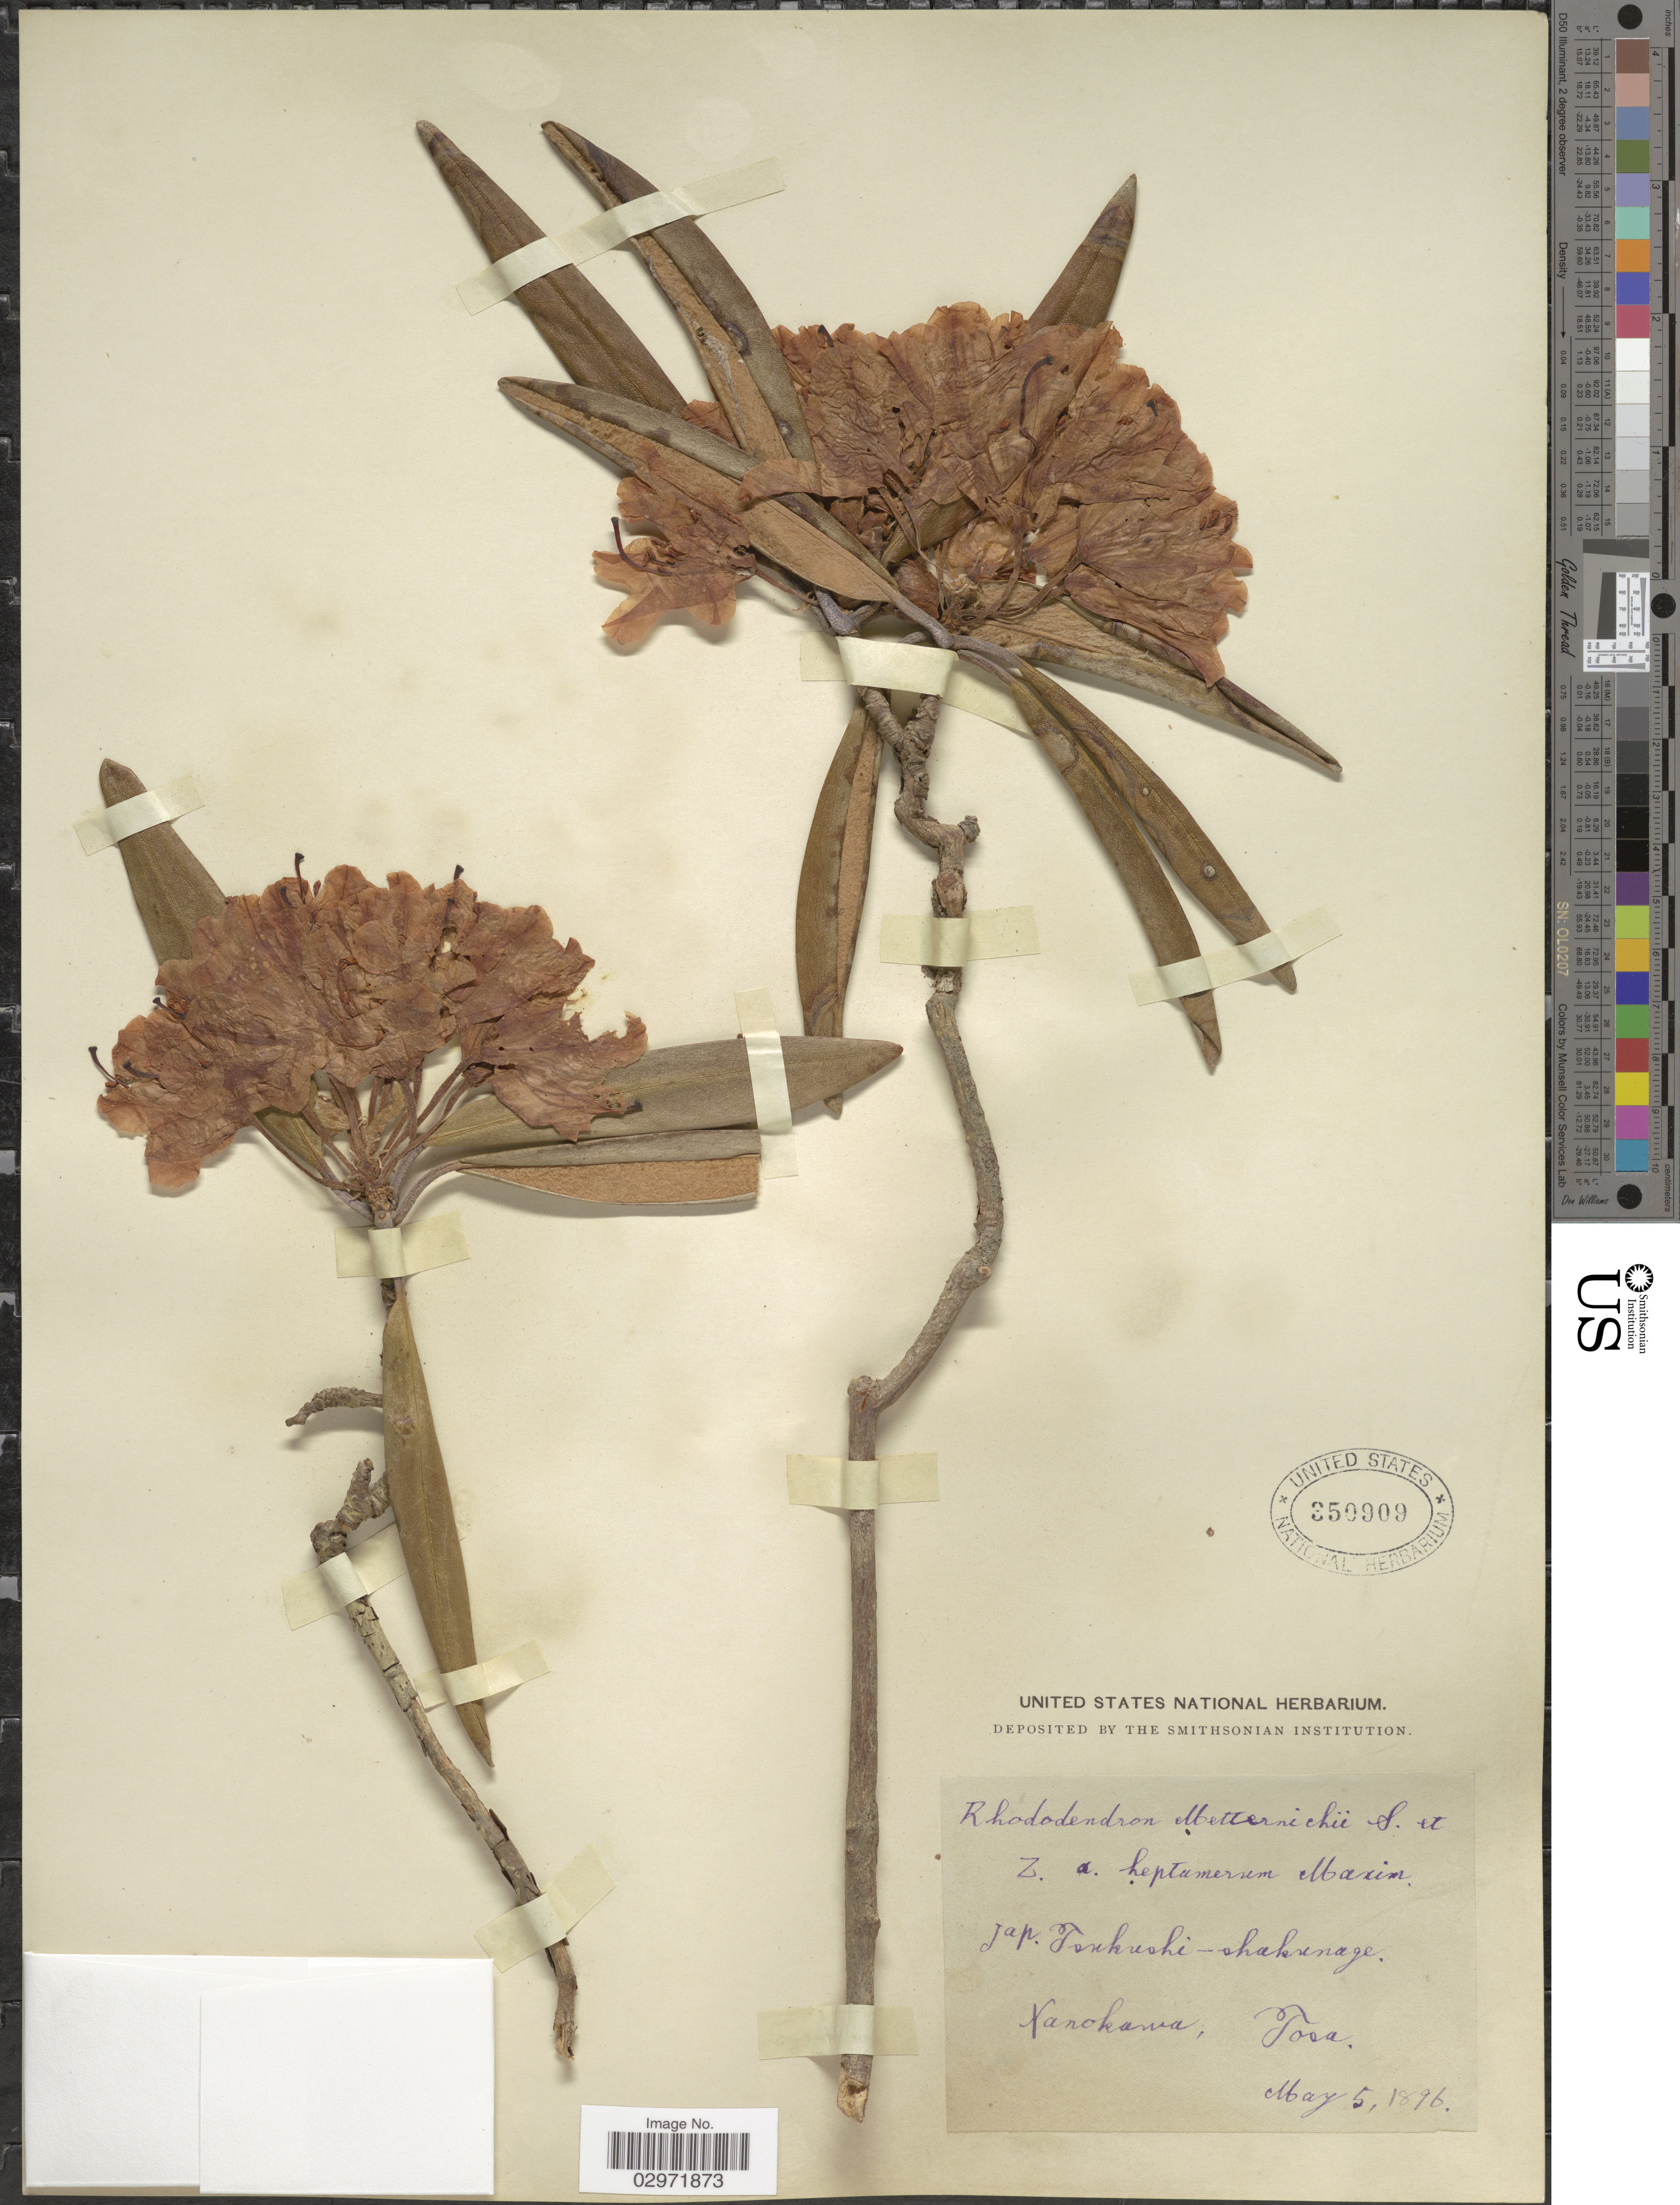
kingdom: Plantae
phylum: Tracheophyta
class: Magnoliopsida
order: Ericales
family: Ericaceae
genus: Rhododendron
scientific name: Rhododendron metternichii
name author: Siebold & Zucc.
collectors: ex herb. United States National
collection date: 1896-05-05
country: Japan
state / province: Hukuoka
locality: Nanokawa, Tosa.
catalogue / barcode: US 350909